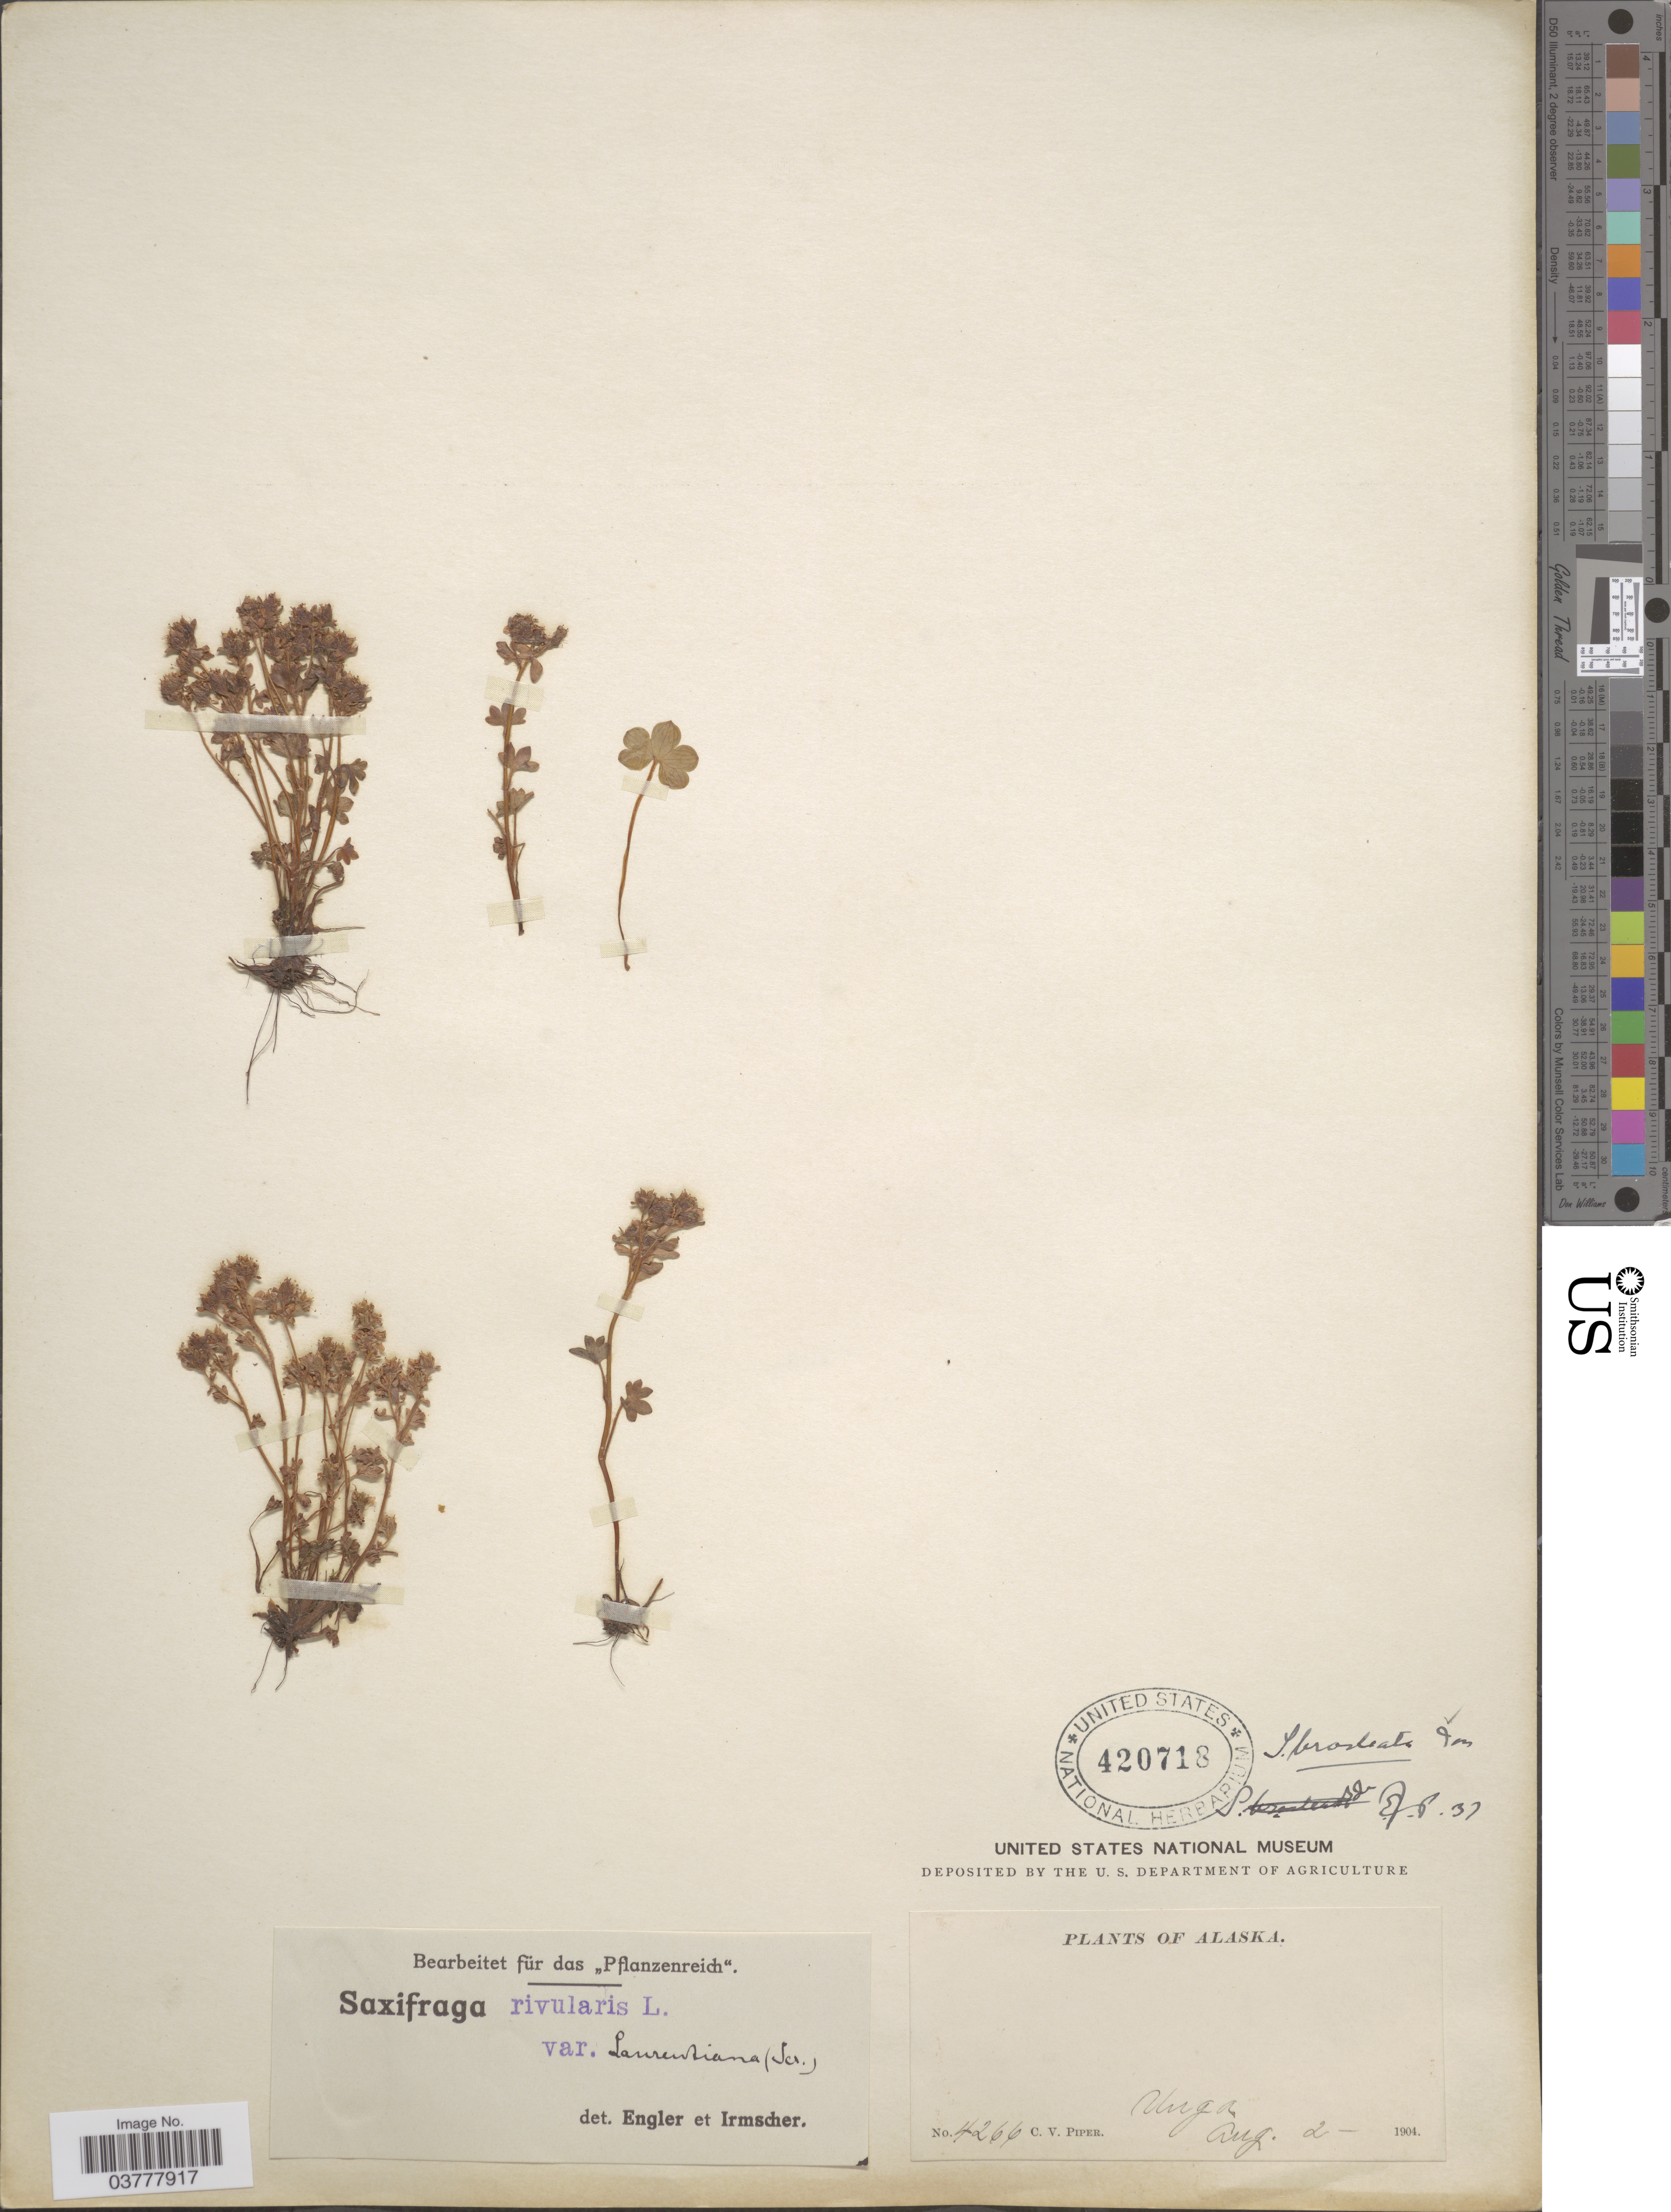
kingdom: Plantae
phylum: Tracheophyta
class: Magnoliopsida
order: Saxifragales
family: Saxifragaceae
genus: Saxifraga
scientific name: Saxifraga bracteata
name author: D. Don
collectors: C. V. Piper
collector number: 4266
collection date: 1904-08-02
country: United States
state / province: Alaska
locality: Unga.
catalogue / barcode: US 420718